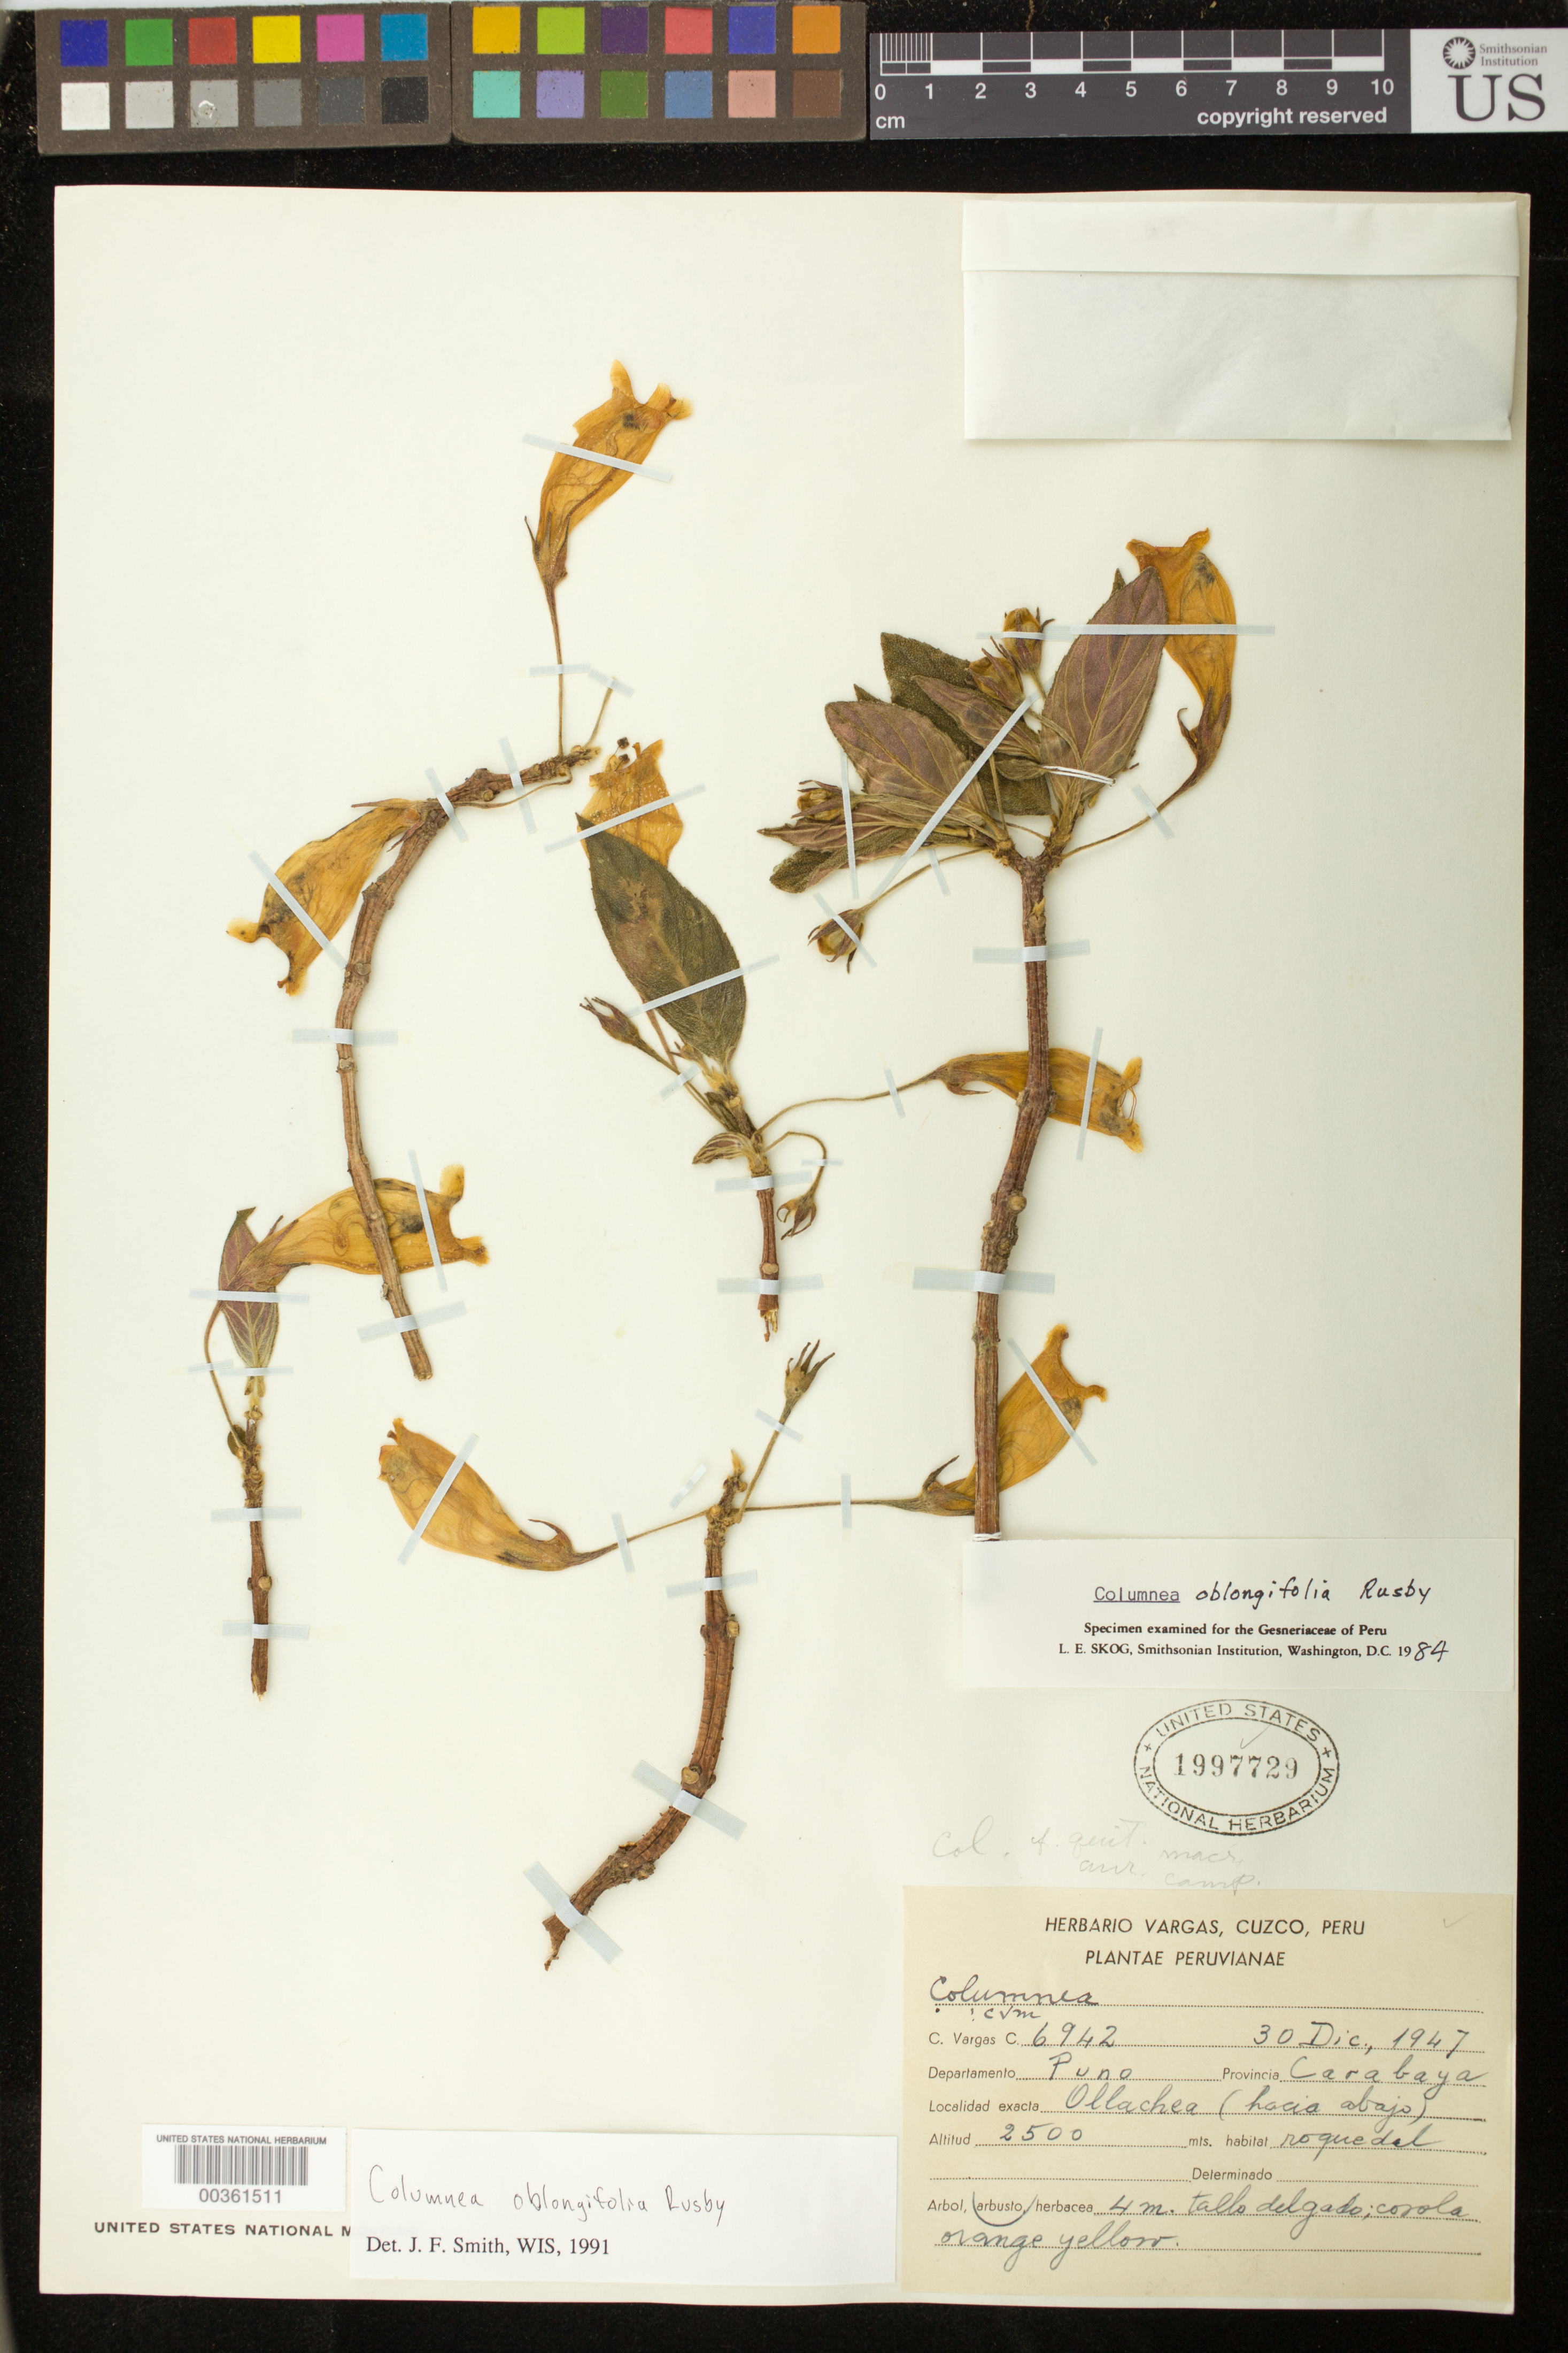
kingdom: Plantae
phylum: Tracheophyta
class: Magnoliopsida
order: Lamiales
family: Gesneriaceae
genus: Columnea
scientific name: Columnea oblongifolia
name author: Rusby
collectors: C. Vargas C.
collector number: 6942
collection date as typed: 30 Dec 1947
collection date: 1947-12-30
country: Peru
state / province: Puno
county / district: Carabaya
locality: Prov. Carabaya; Ollachea (hacia abajo)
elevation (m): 2500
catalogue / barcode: US 1997729